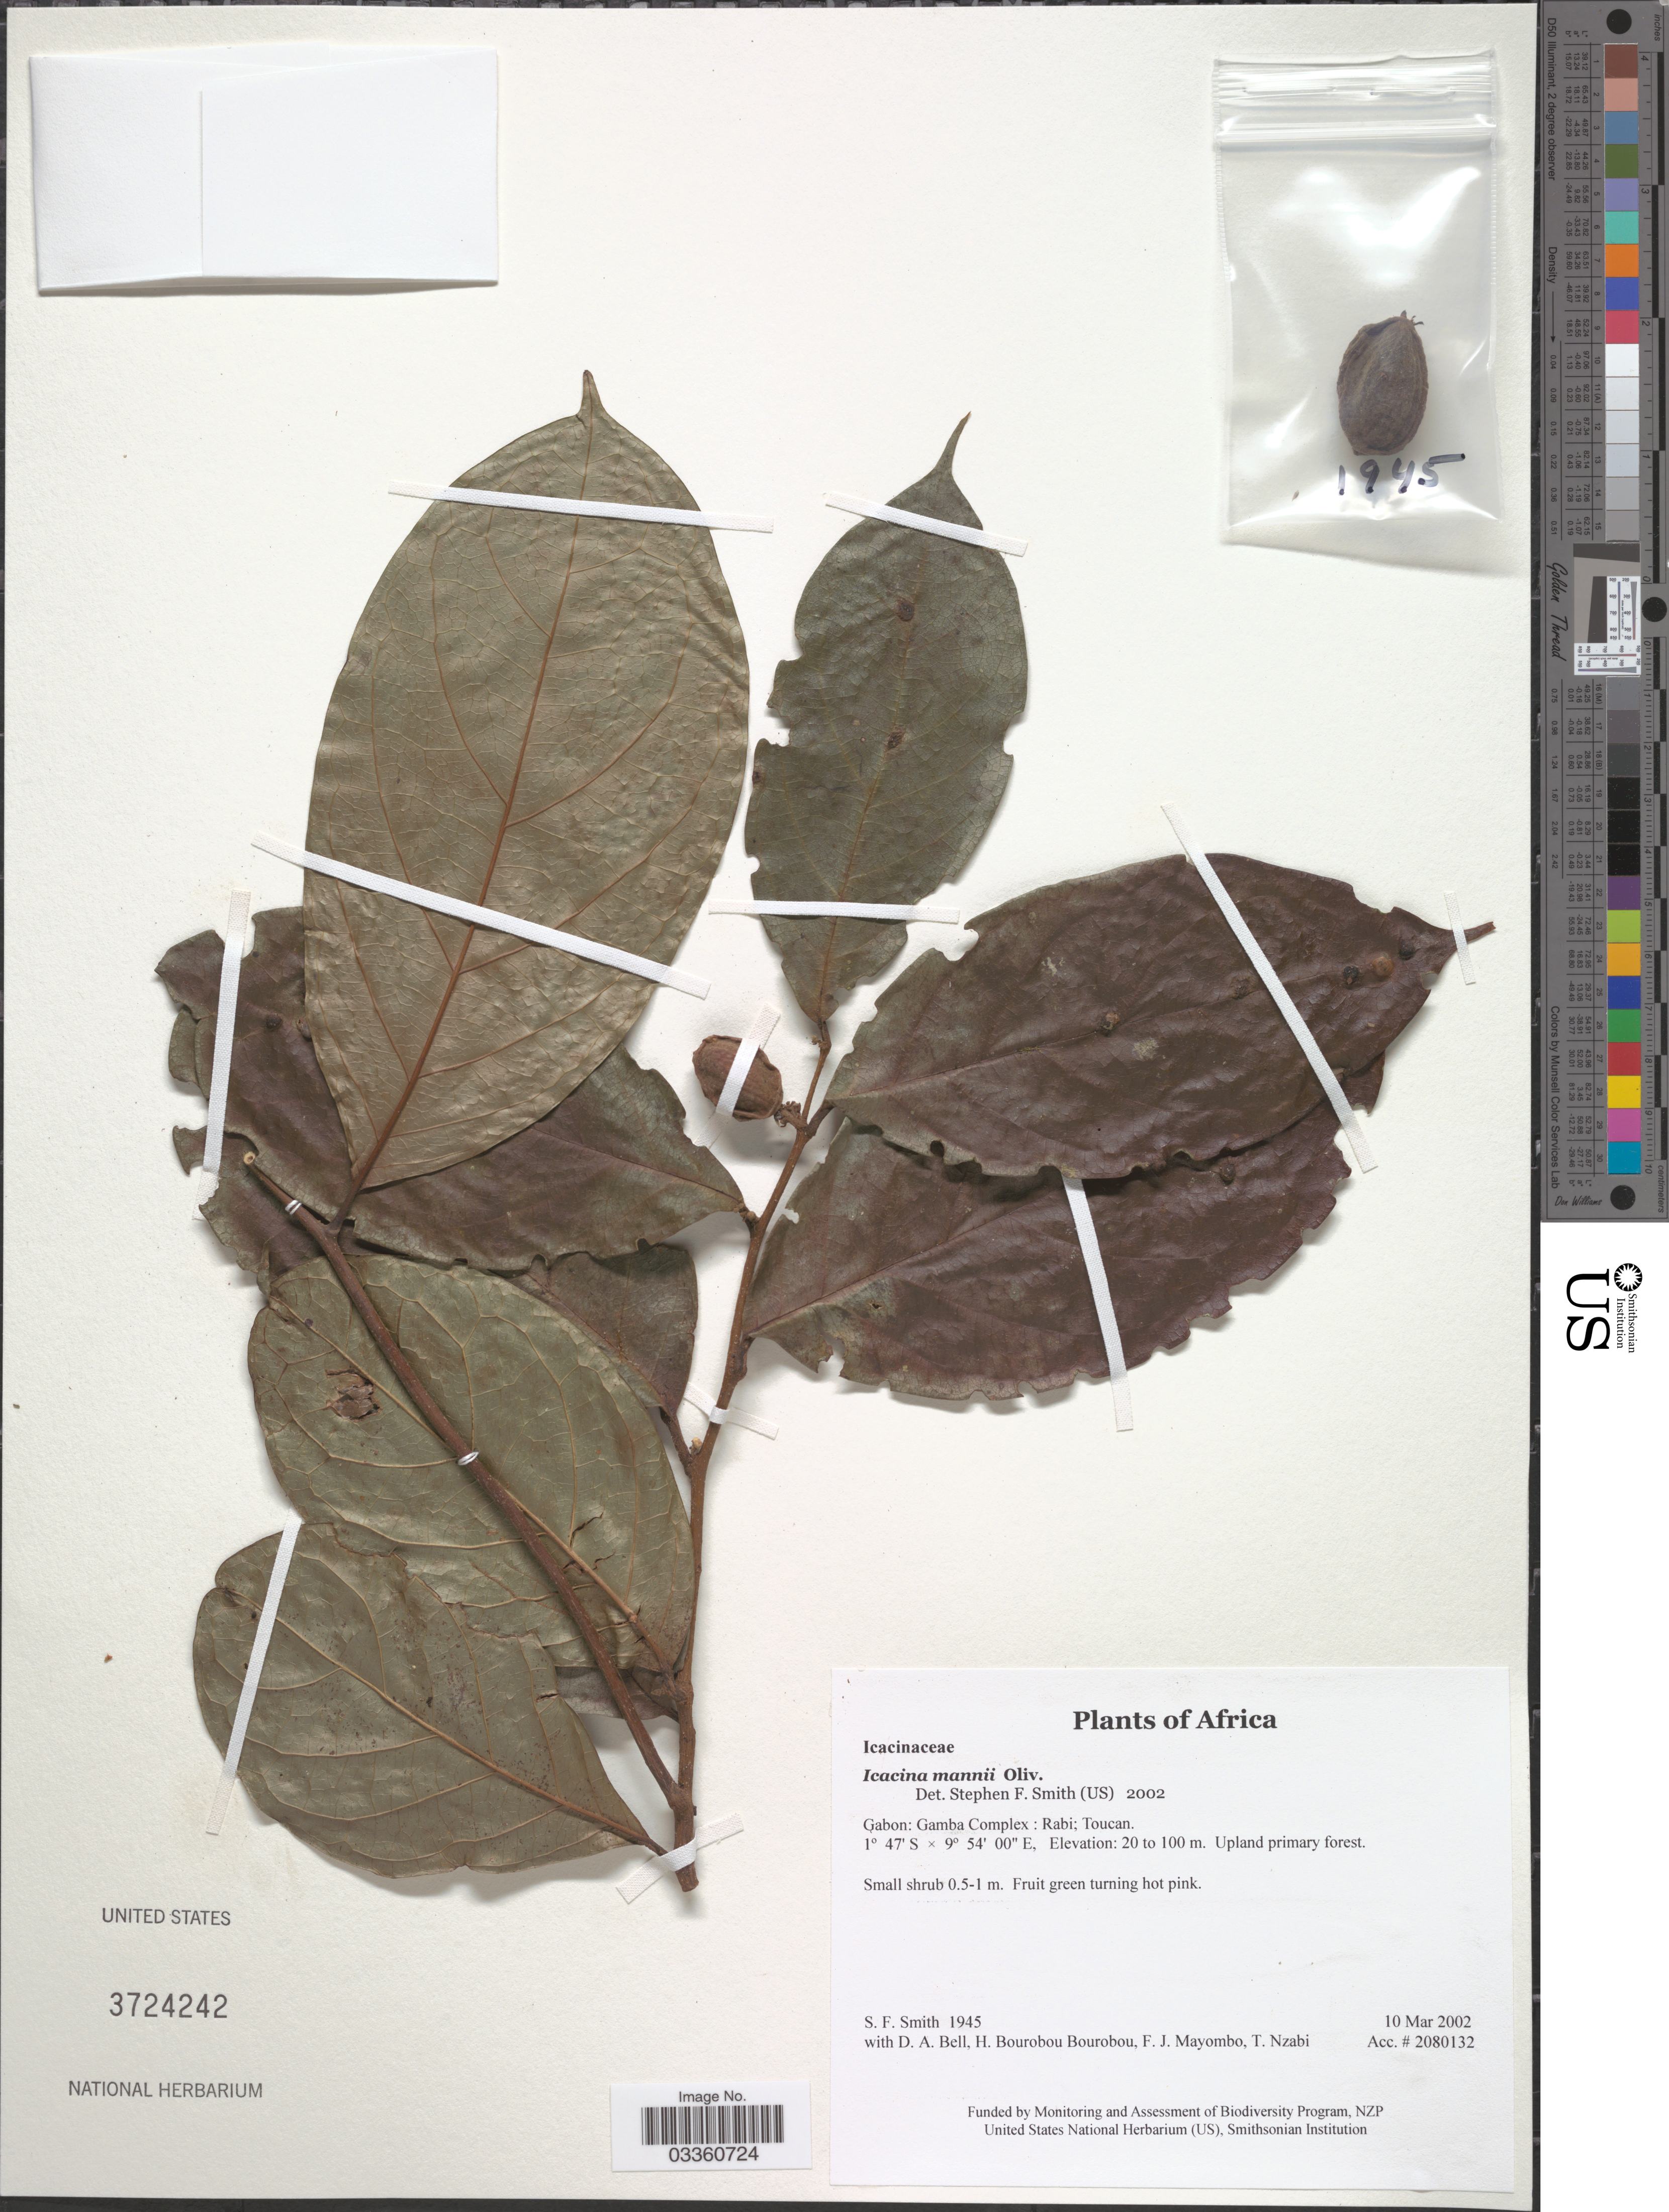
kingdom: Plantae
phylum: Tracheophyta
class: Magnoliopsida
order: Icacinales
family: Icacinaceae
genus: Icacina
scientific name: Icacina mannii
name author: Oliv.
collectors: S.F. Smith, D. A. Bell, H. Bourobou Bourobou & F. J. Mayombo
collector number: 1945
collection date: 2002-03-10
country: Gabon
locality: Gamba Complex: Rabi; Toucan.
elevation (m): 20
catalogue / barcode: US 3724242